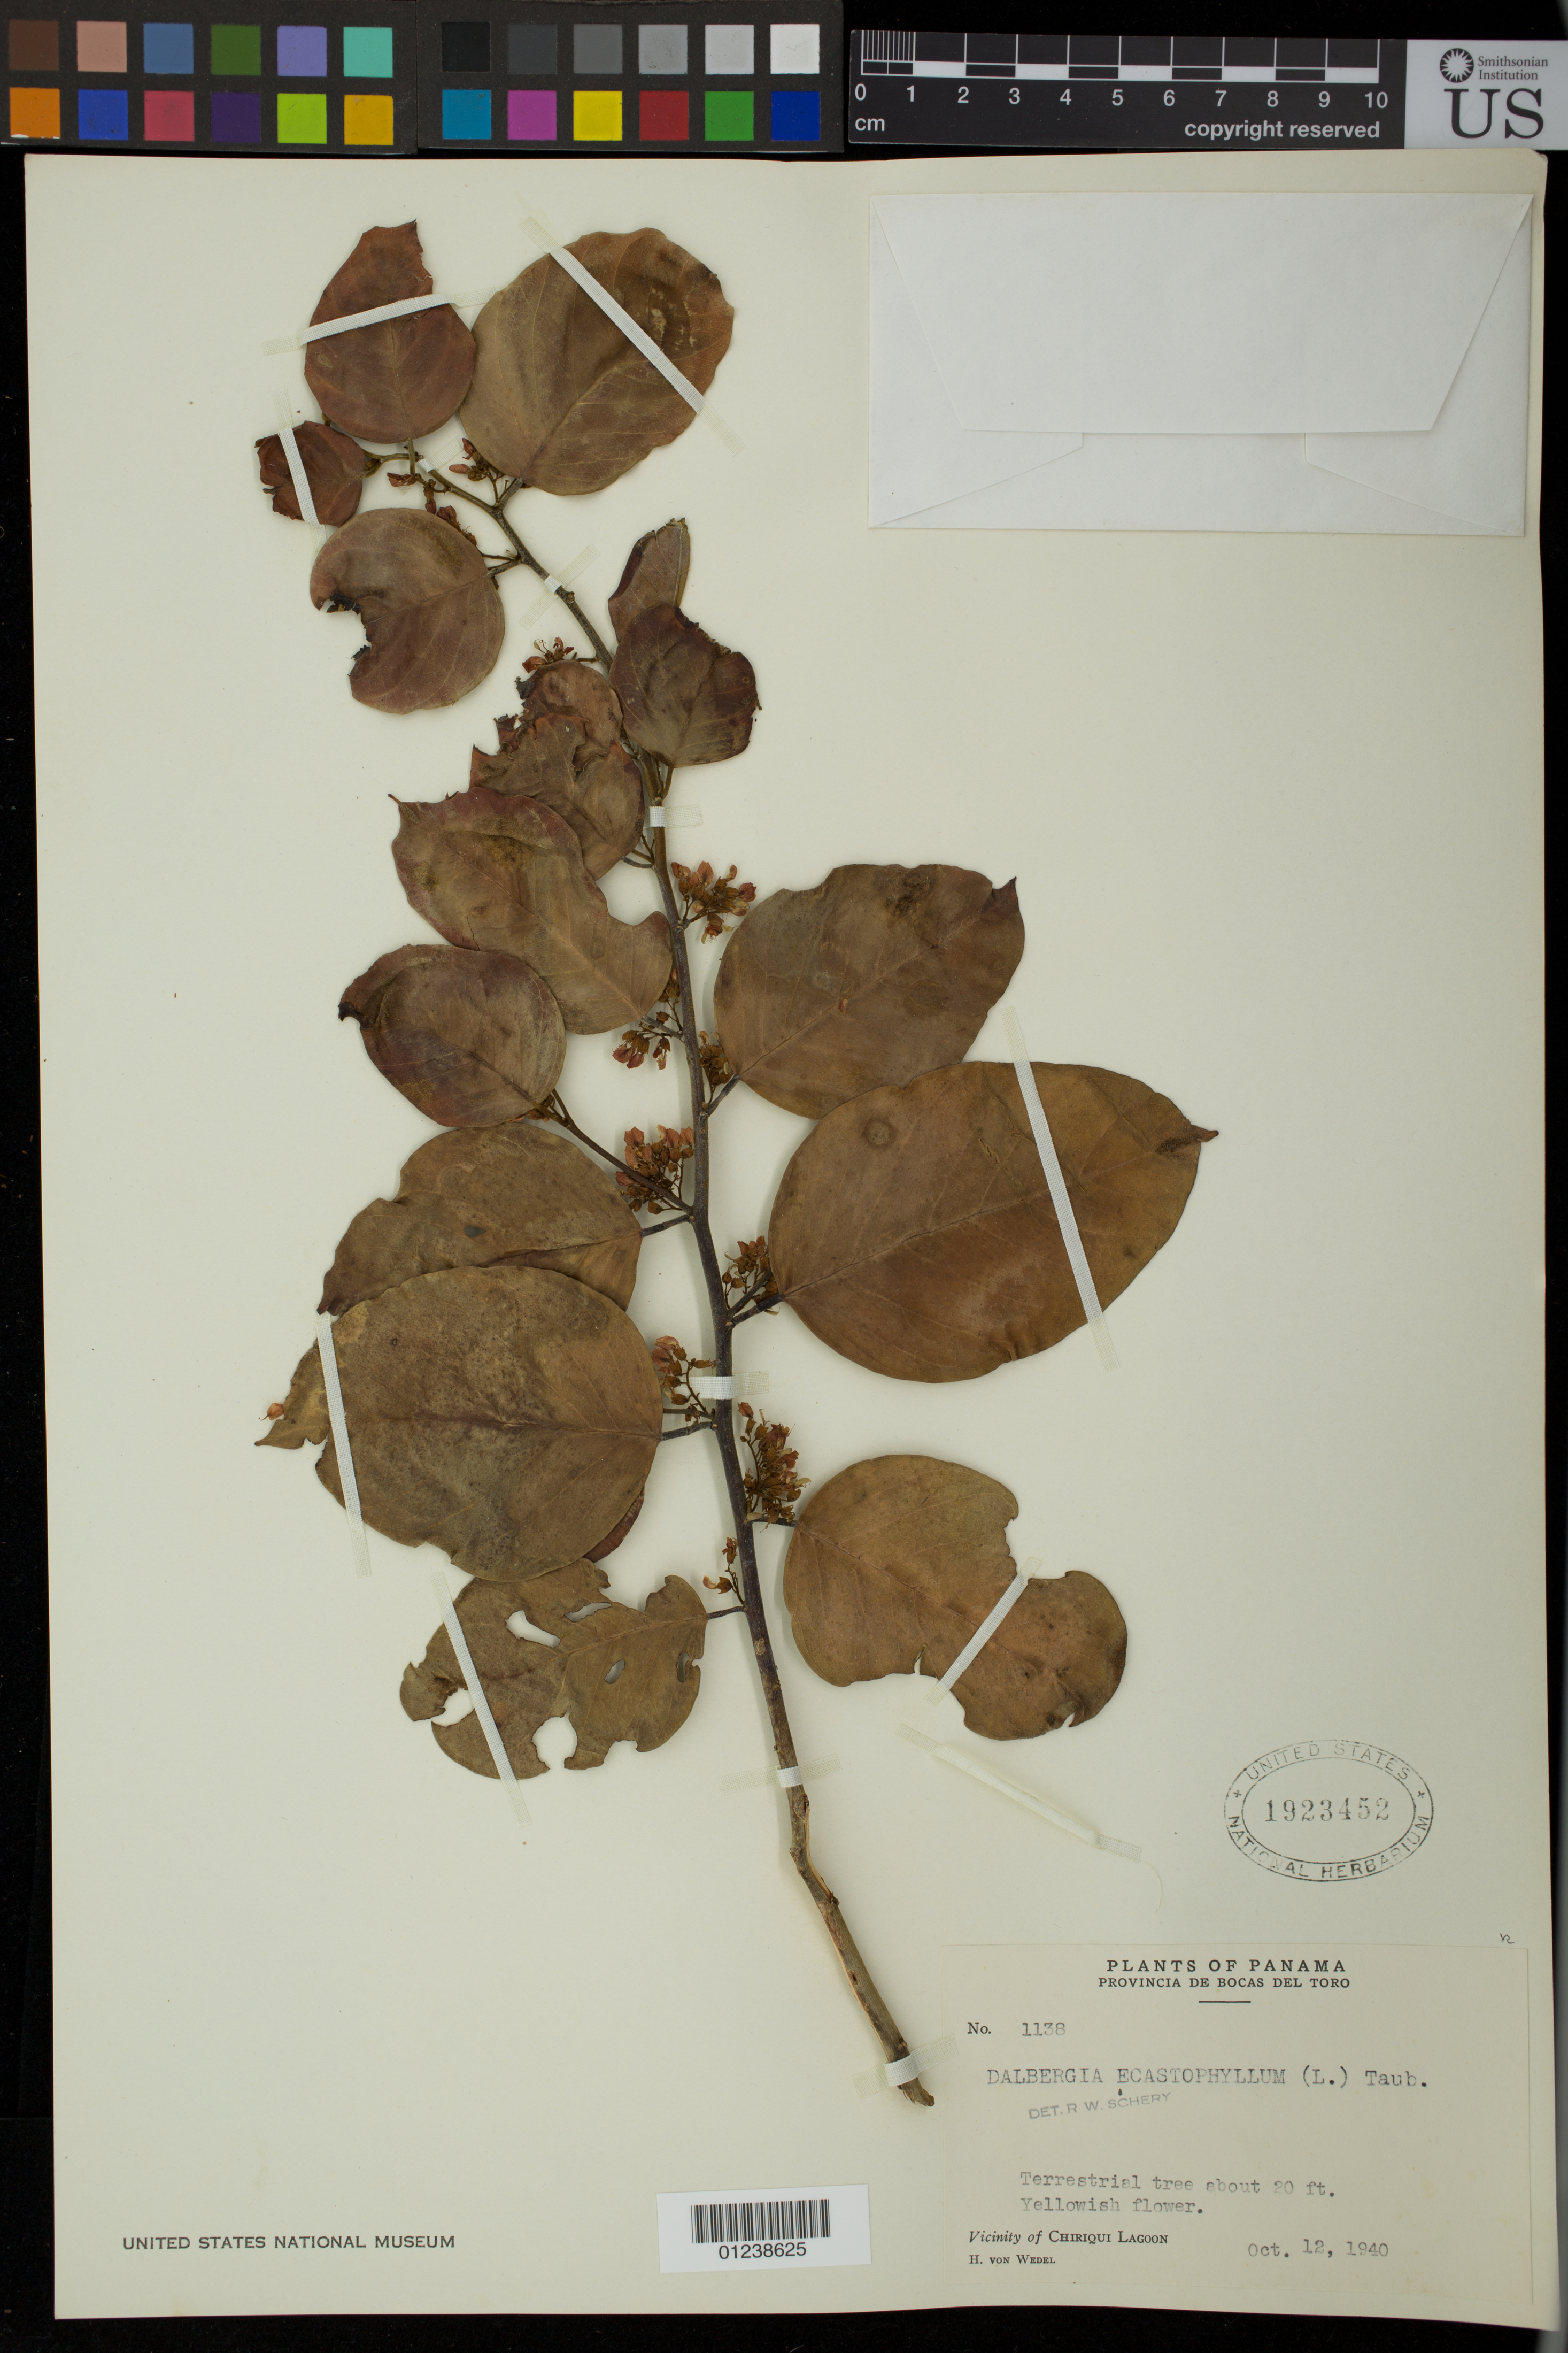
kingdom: Plantae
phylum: Tracheophyta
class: Magnoliopsida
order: Fabales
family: Fabaceae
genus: Dalbergia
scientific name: Dalbergia ecastaphyllum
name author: (L.) Taub.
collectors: H. von Wedel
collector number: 1138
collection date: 1940-10-12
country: Panama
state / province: Bocas del Toro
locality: Vicinity of Chiriqui Lagoon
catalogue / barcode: US 1923452